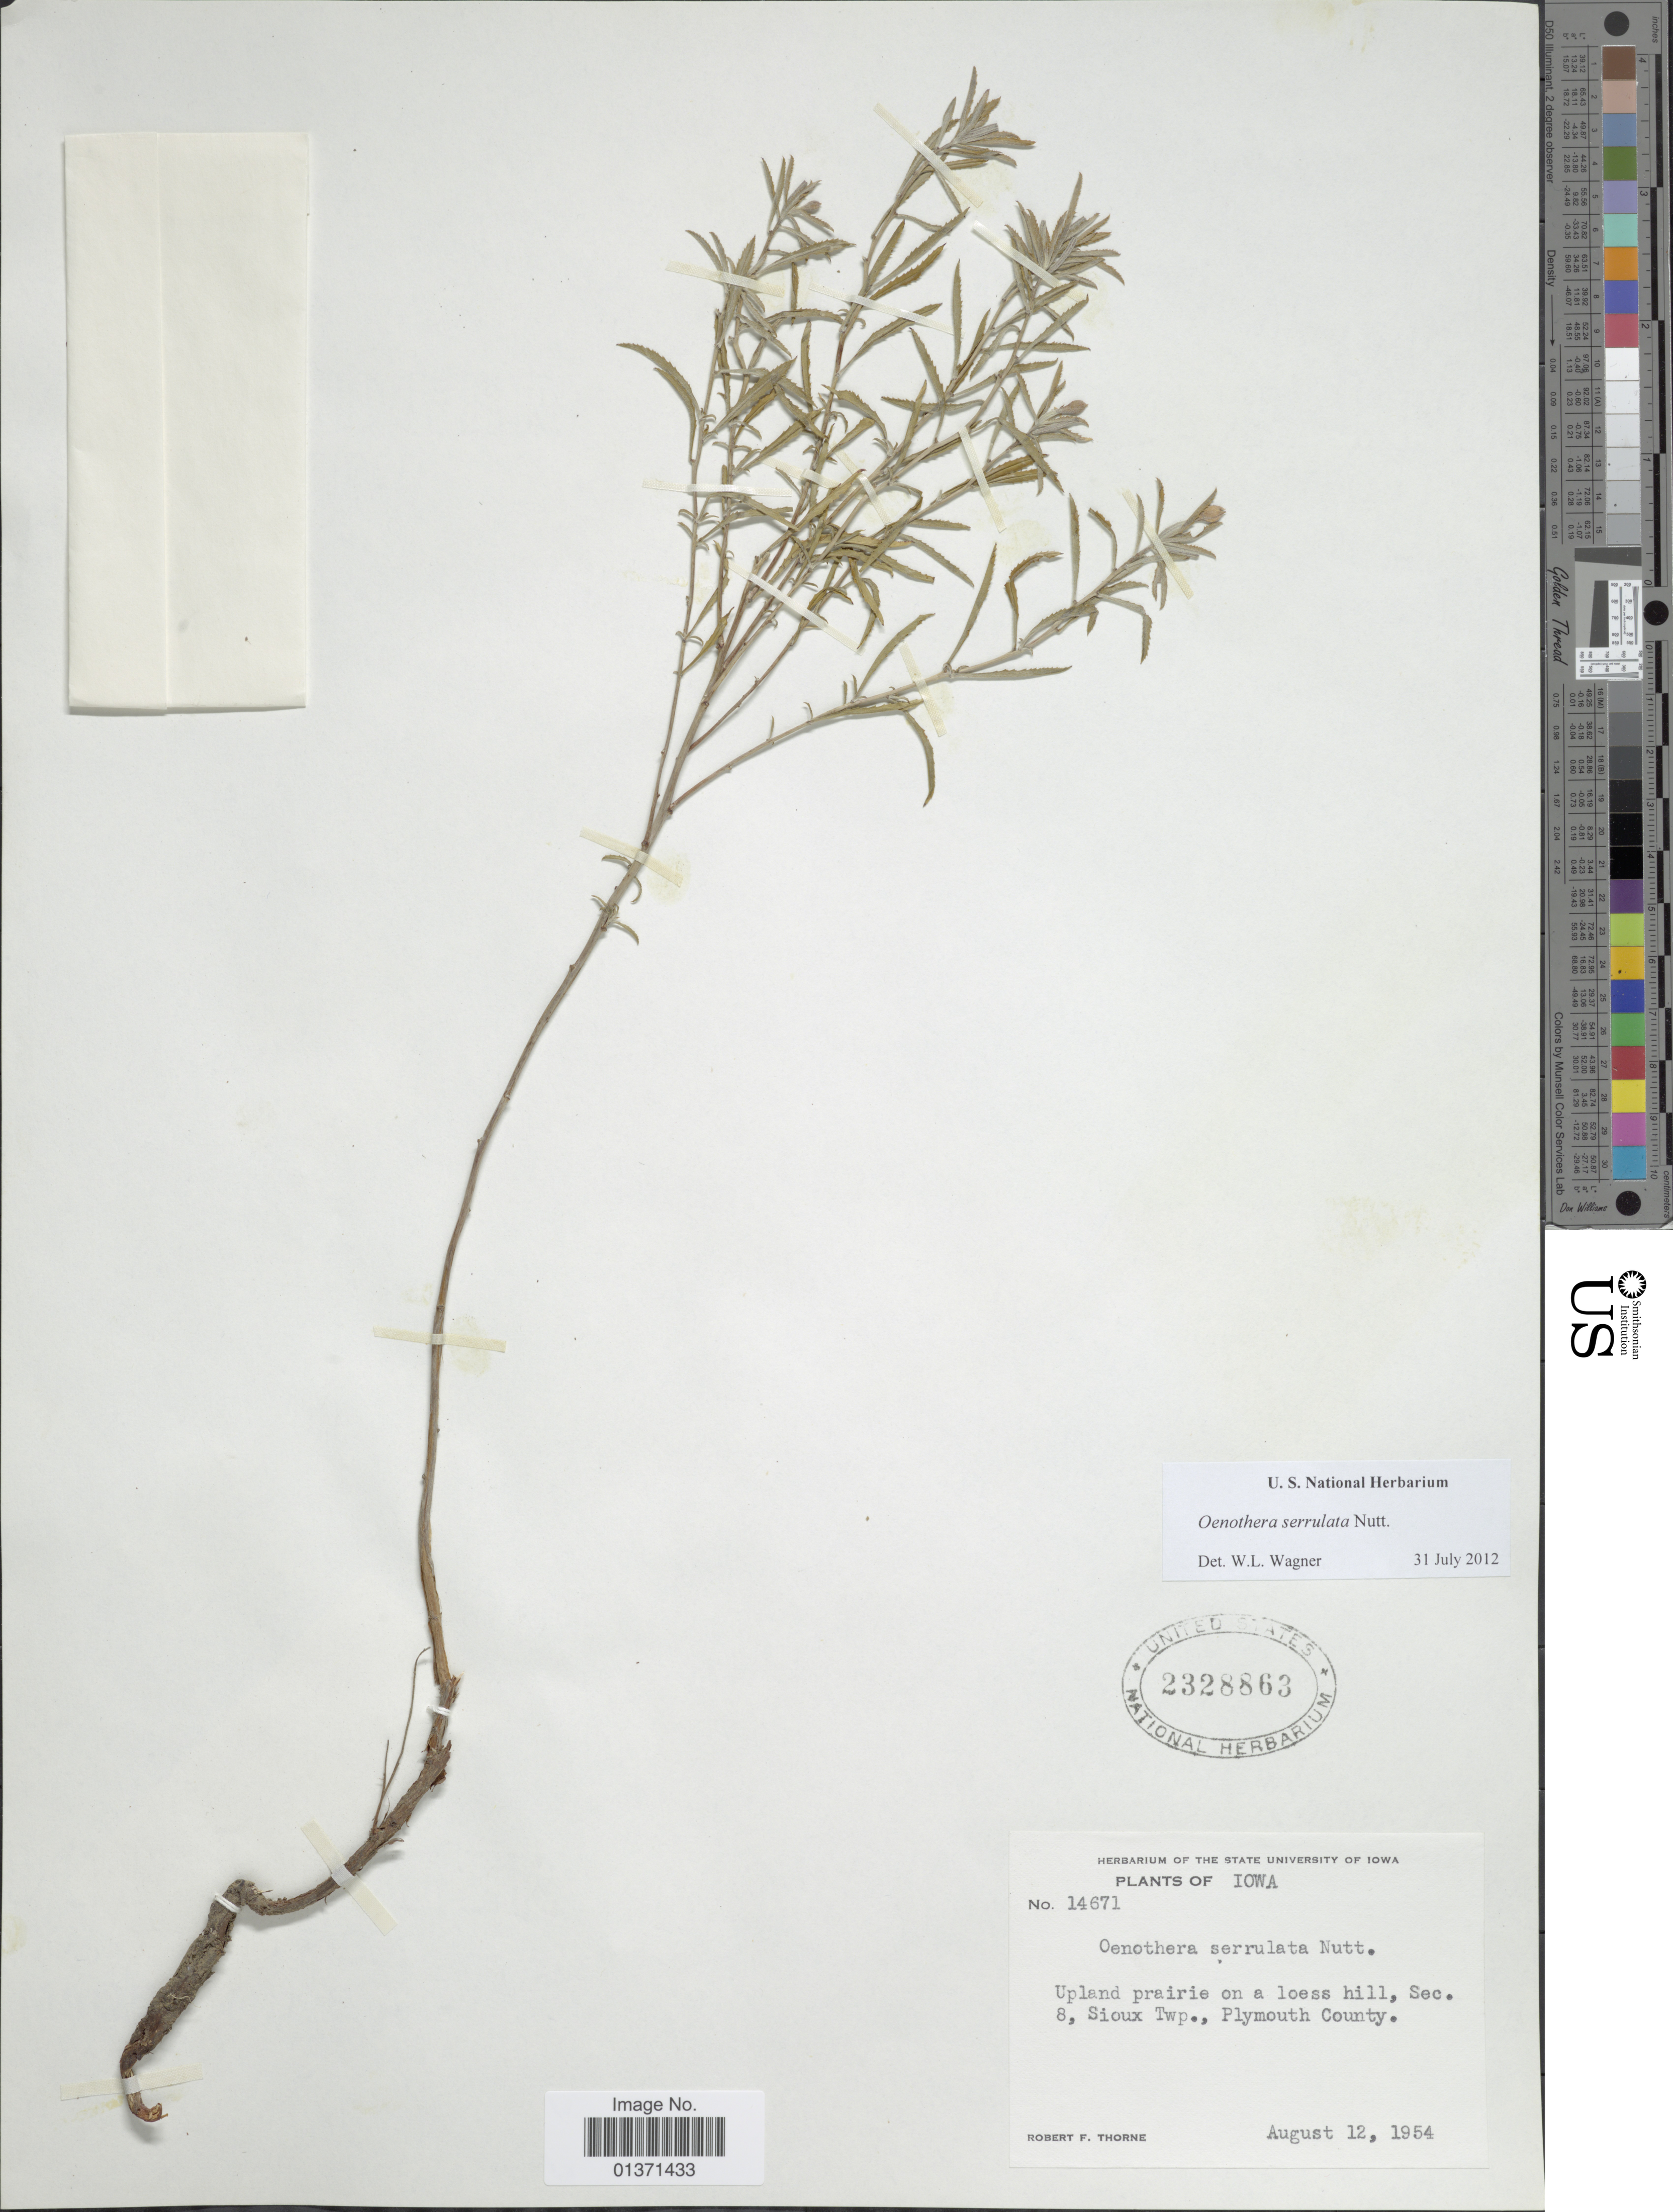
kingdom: Plantae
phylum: Tracheophyta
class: Magnoliopsida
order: Myrtales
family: Onagraceae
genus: Oenothera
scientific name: Oenothera serrulata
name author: Nutt.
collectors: R. F. Thorne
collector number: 14671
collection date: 1954-08-12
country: United States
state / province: Iowa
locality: Upland prairie on a loess hill, Sec. 8, Sioux Twp., Plymouth County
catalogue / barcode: US 3238863